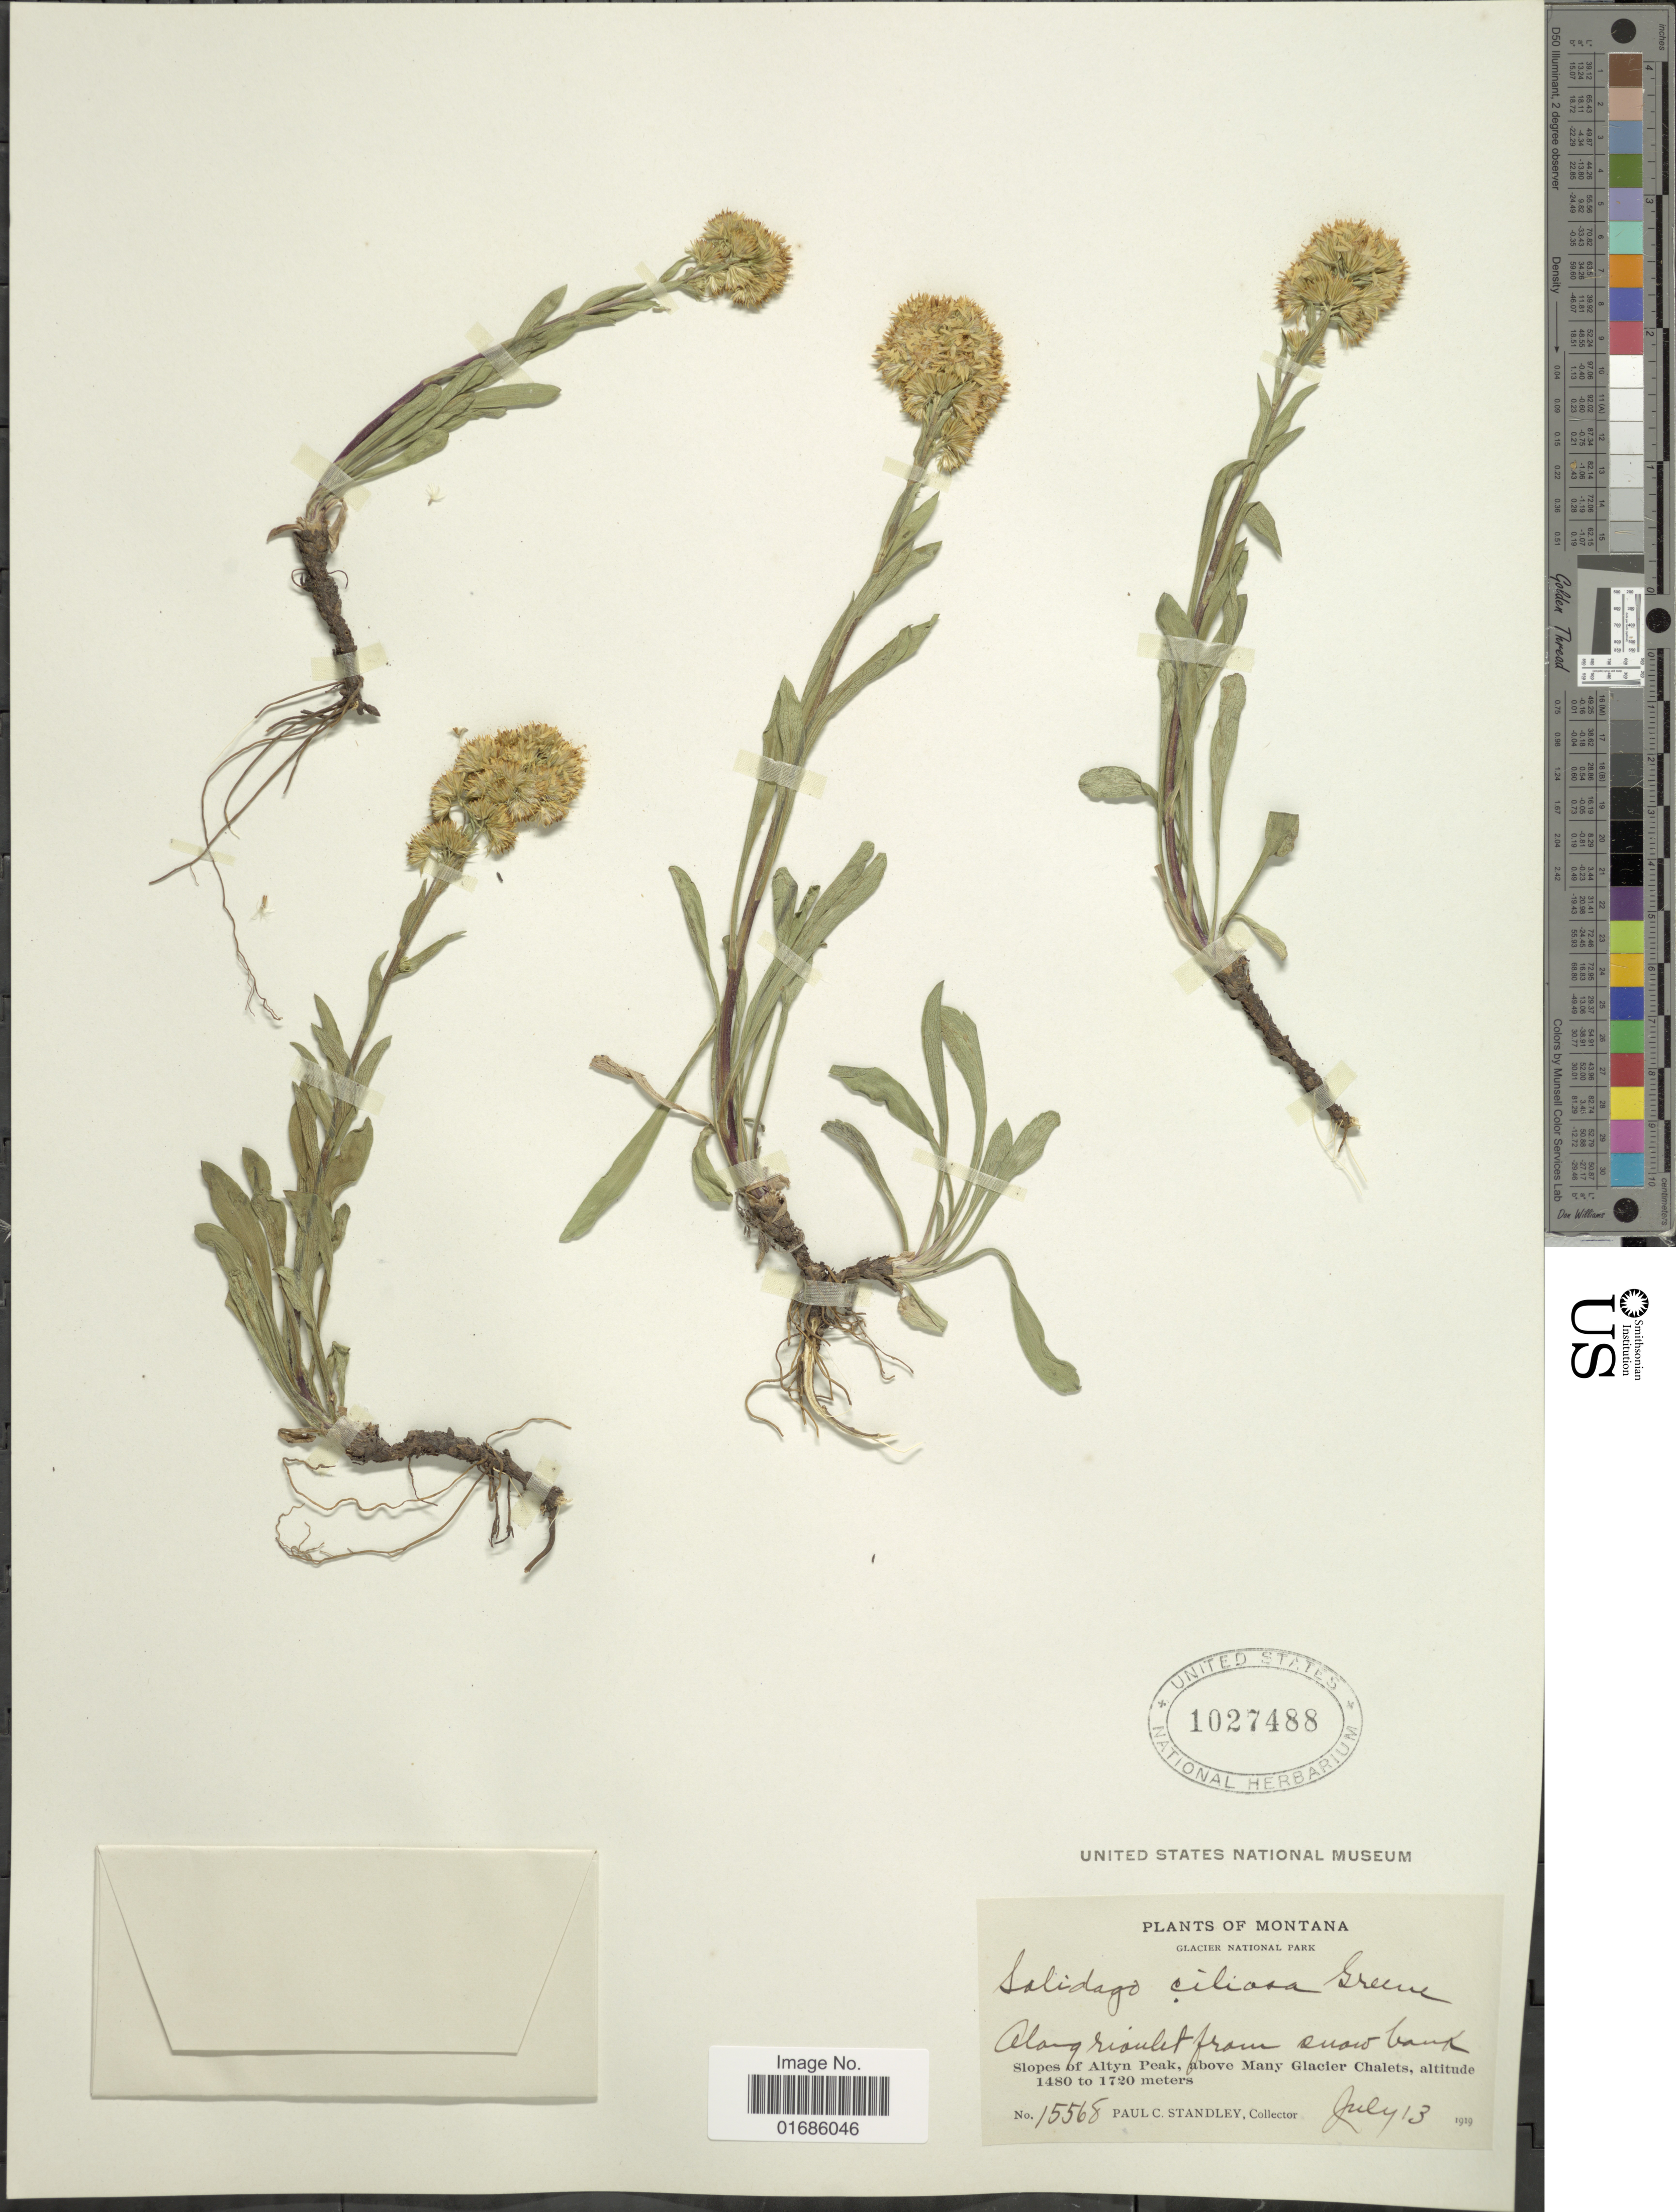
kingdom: Plantae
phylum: Tracheophyta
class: Magnoliopsida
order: Asterales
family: Asteraceae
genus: Solidago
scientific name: Solidago ciliosa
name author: Greene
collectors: P. C. Standley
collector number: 15568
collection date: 1919-07-13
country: United States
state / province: Montana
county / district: Glacier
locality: Glacier National Park, slopes of Altyn Peak, above Many Glacier Chalets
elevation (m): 1480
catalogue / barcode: US 1027488